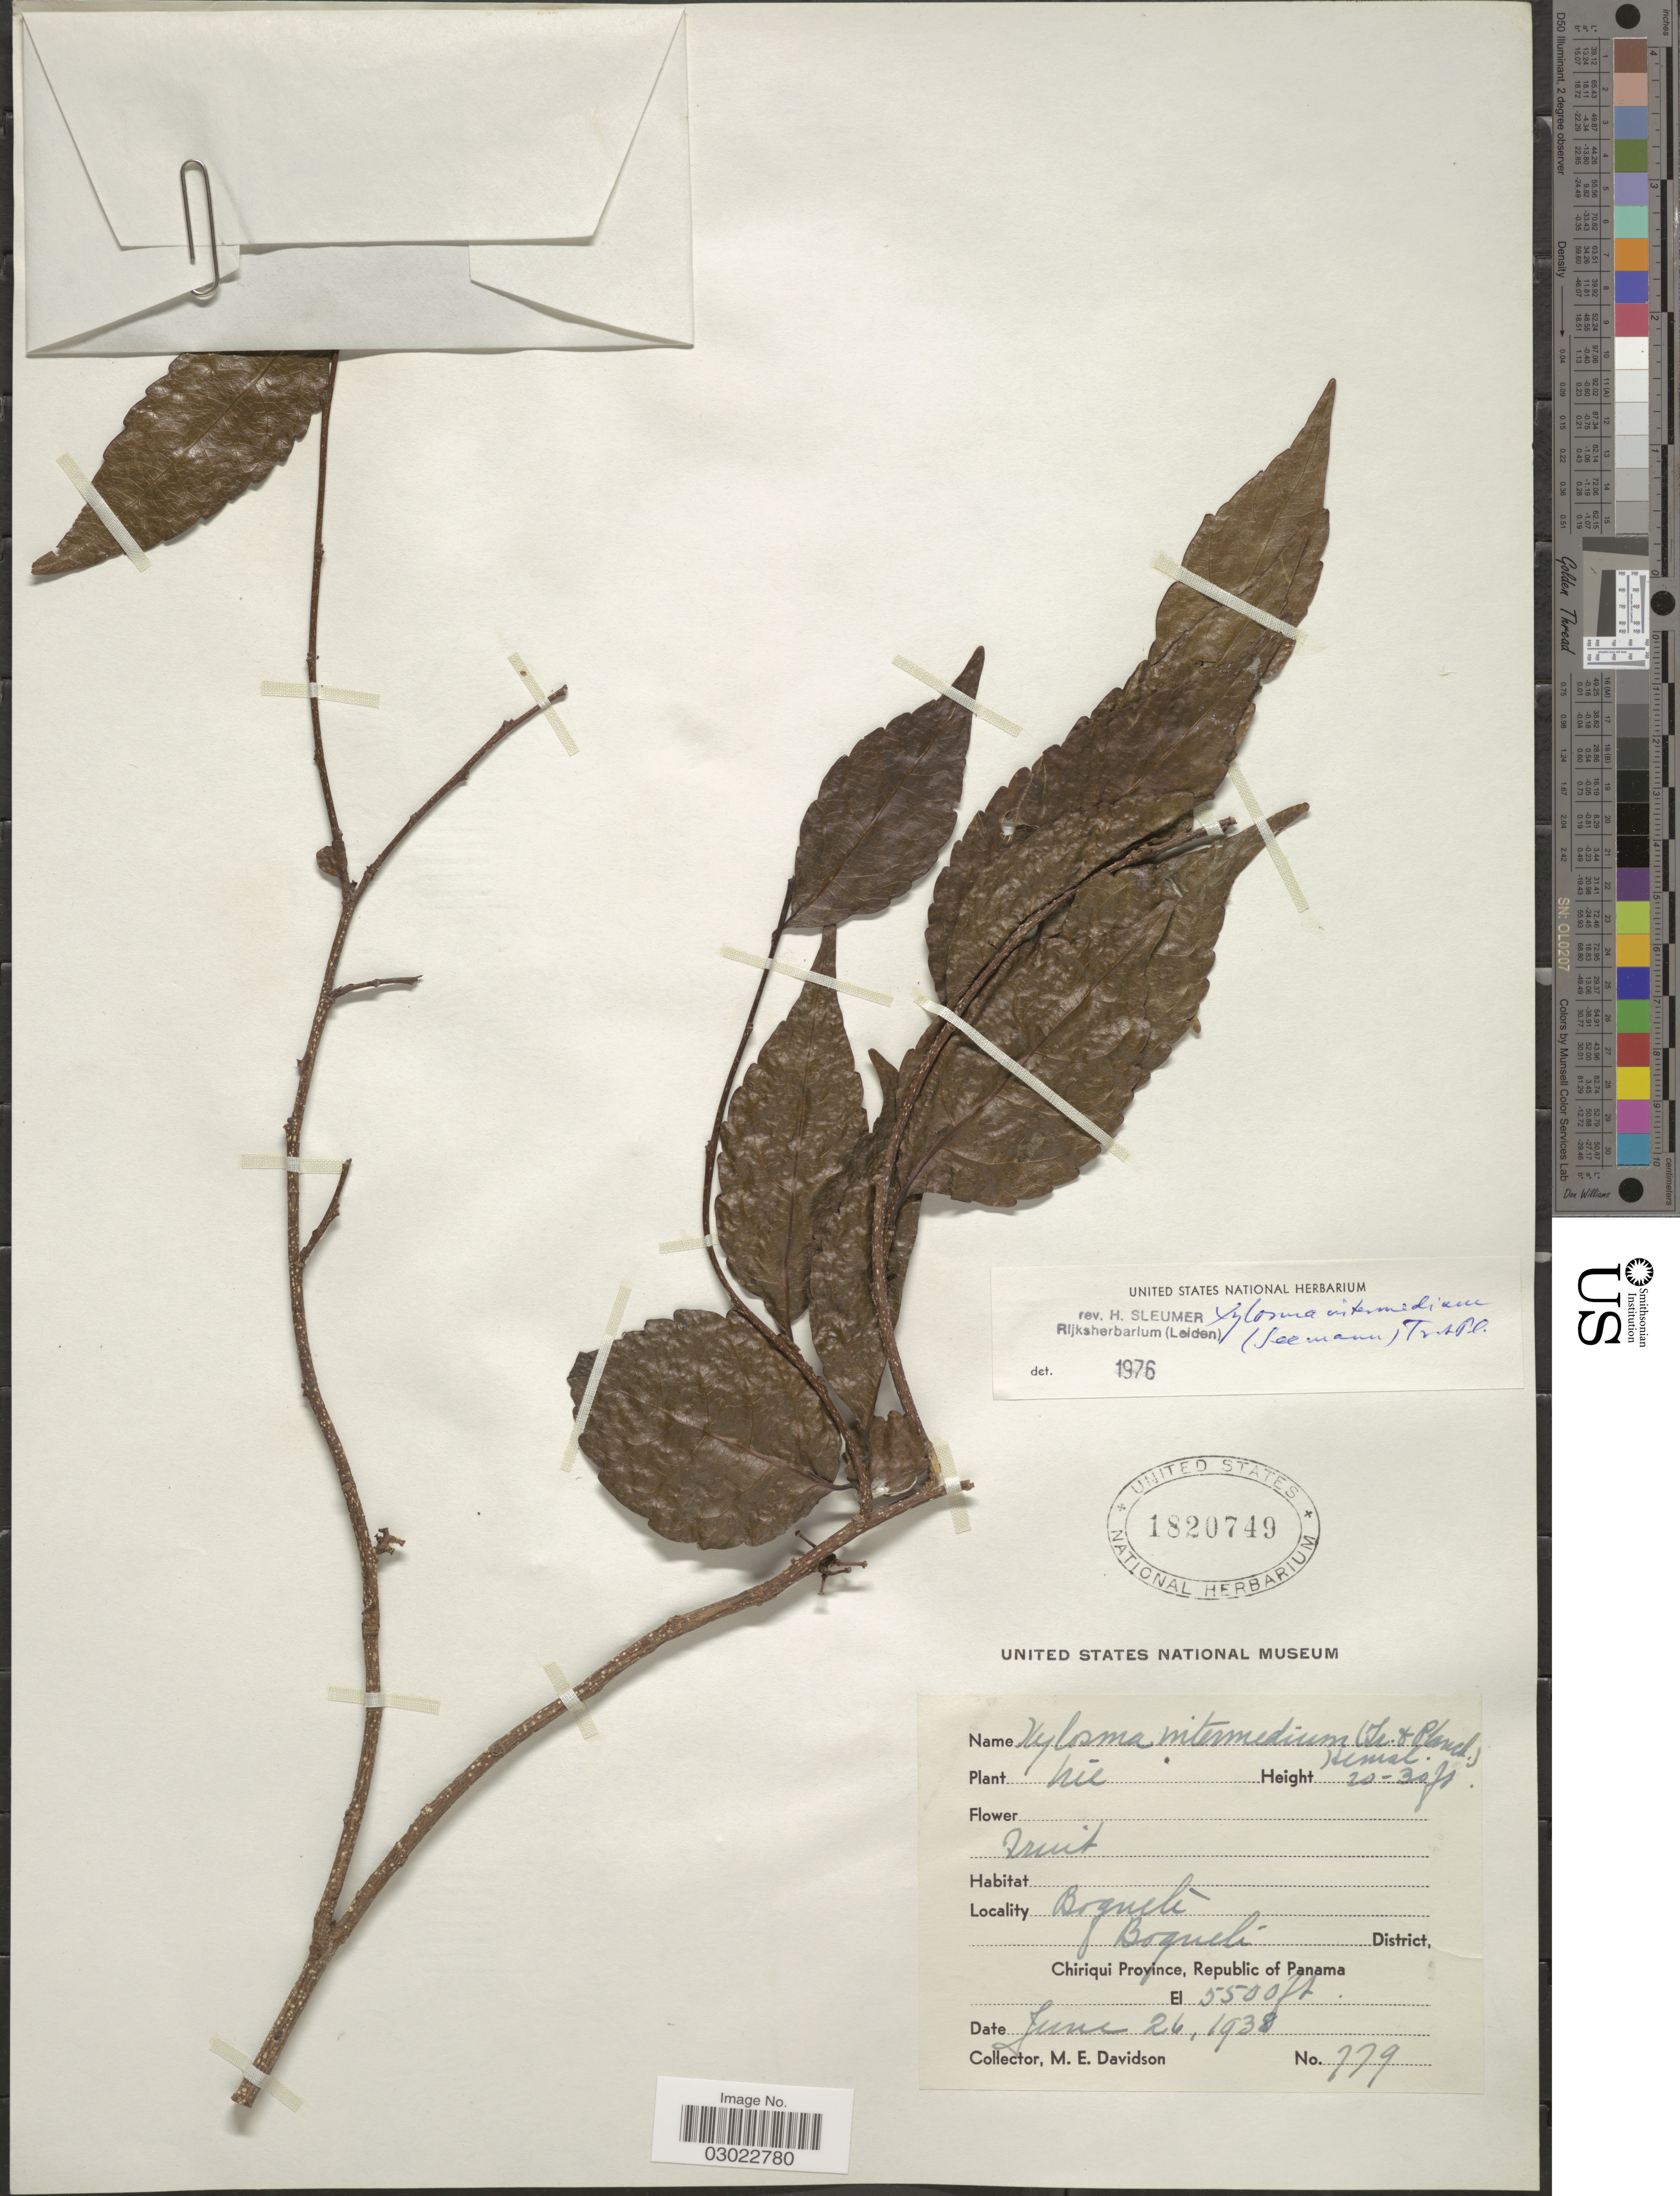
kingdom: Plantae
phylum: Tracheophyta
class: Magnoliopsida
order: Malpighiales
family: Salicaceae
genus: Xylosma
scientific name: Xylosma intermedia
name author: (Seem.) Triana & Planch.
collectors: M. E. Davidson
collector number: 779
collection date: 1938-06-26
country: Panama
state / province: Chiriqui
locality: Boquete, Boquete District.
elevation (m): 1676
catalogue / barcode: US 1820749